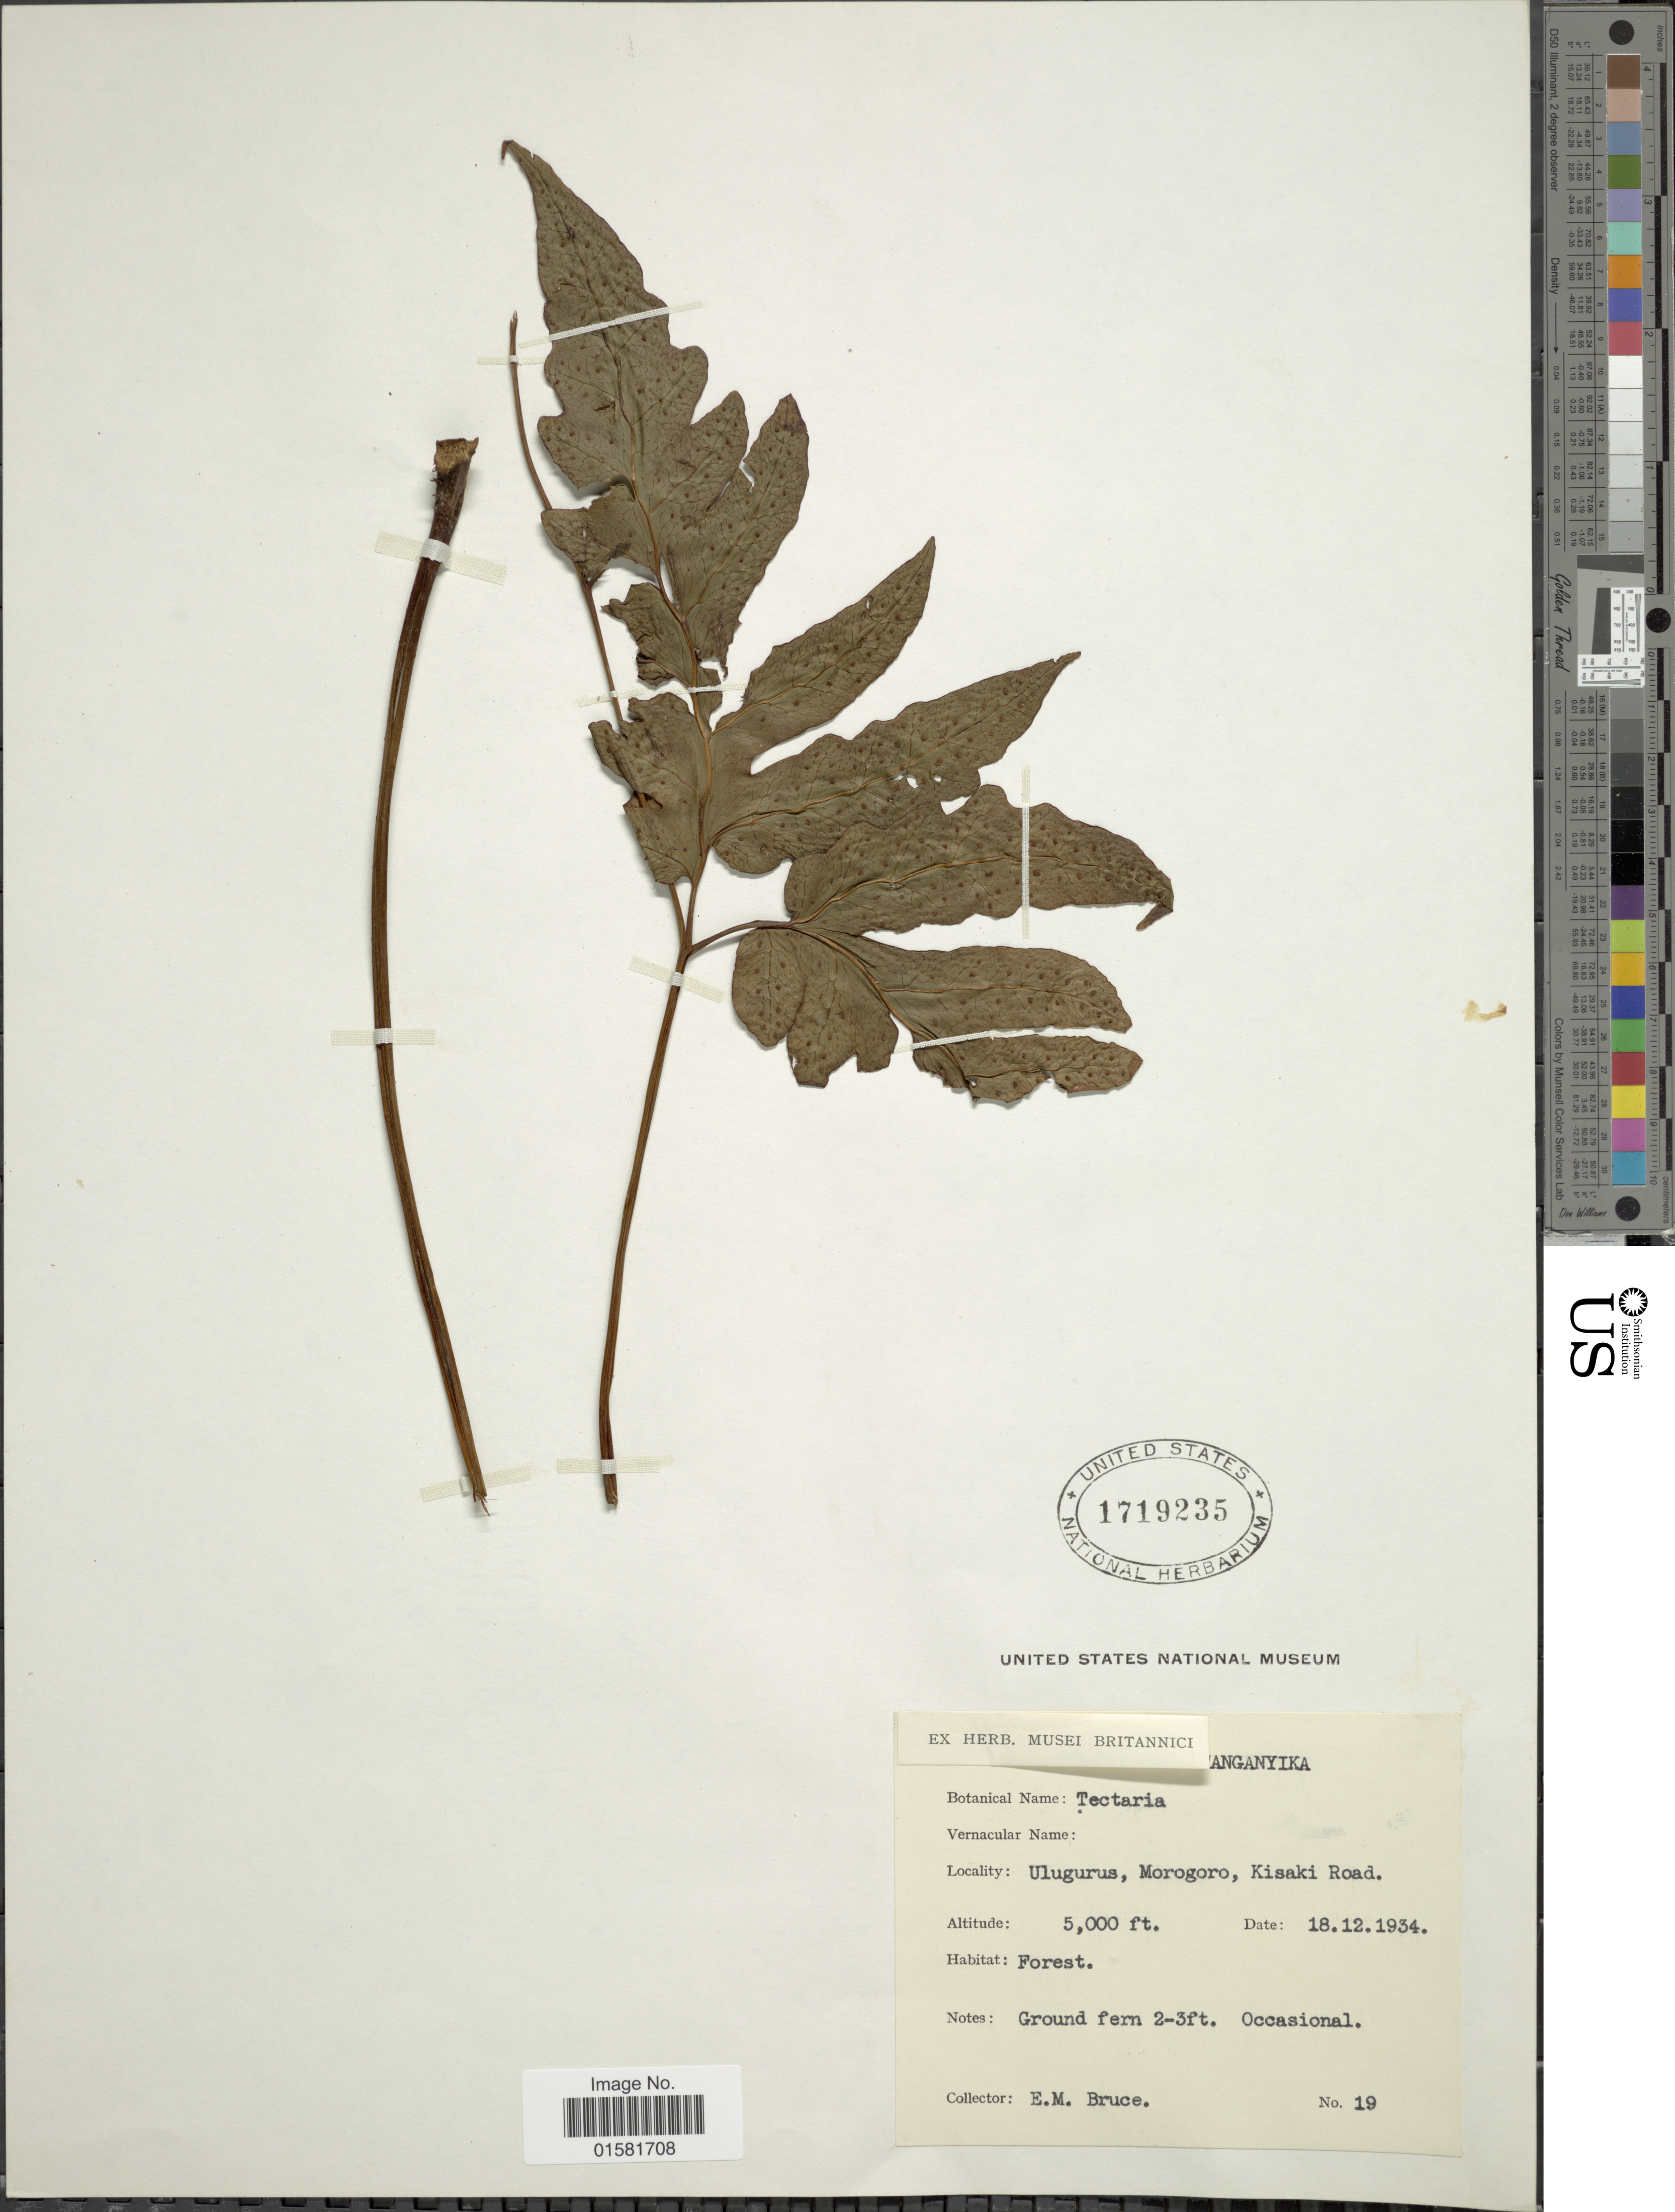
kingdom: Plantae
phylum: Tracheophyta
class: Polypodiopsida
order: Polypodiales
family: Tectariaceae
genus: Tectaria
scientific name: Tectaria sp.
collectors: E. Bruce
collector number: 19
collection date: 1934-12-18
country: Tanzania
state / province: Morogoro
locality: [illegible text]anganyika, Ulugurus, Morogoro, Kisaki Road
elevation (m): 1524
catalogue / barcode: US 1719235